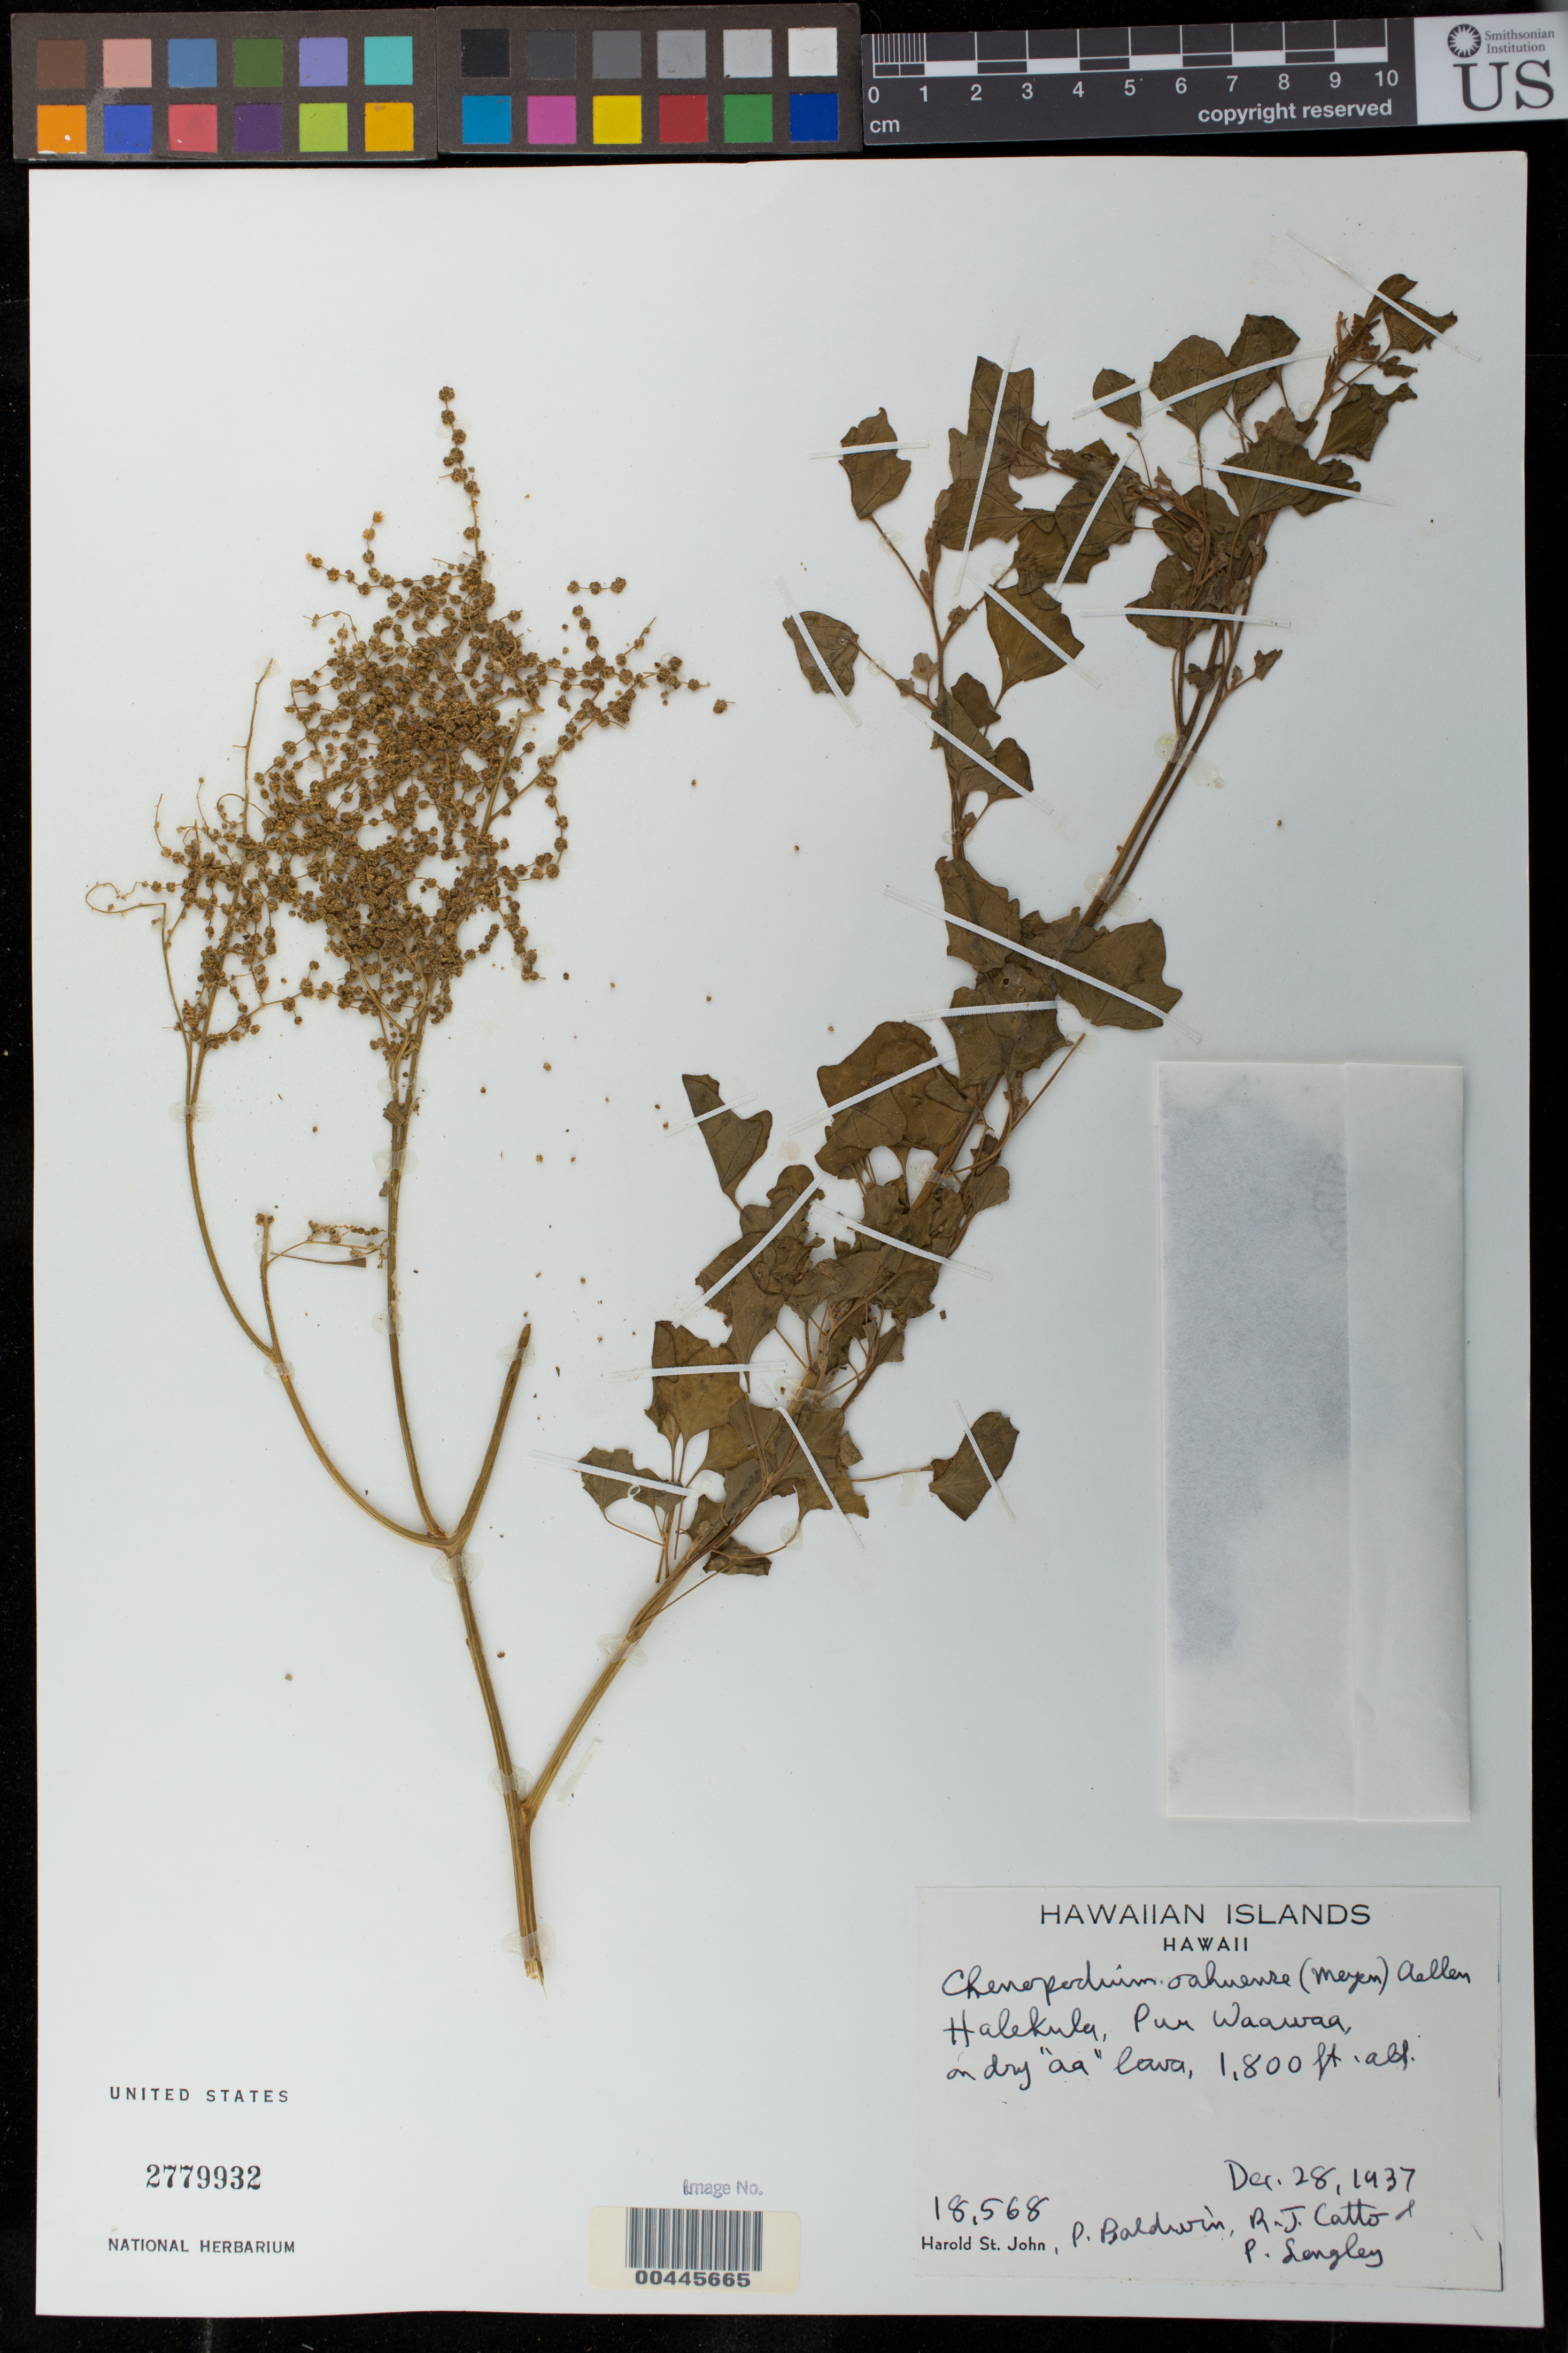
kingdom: Plantae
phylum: Tracheophyta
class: Magnoliopsida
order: Caryophyllales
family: Amaranthaceae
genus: Chenopodium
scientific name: Chenopodium oahuense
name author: (Meyen) Aellen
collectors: H. St. John, P. Baldwin, R. Catto & P. Langley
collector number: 18568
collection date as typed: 28 Dec 1937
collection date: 1937-12-28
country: United States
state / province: Hawaii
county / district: Hawaii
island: Hawaii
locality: Halekula, Puu Waawaa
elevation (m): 549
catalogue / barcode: US 2779932